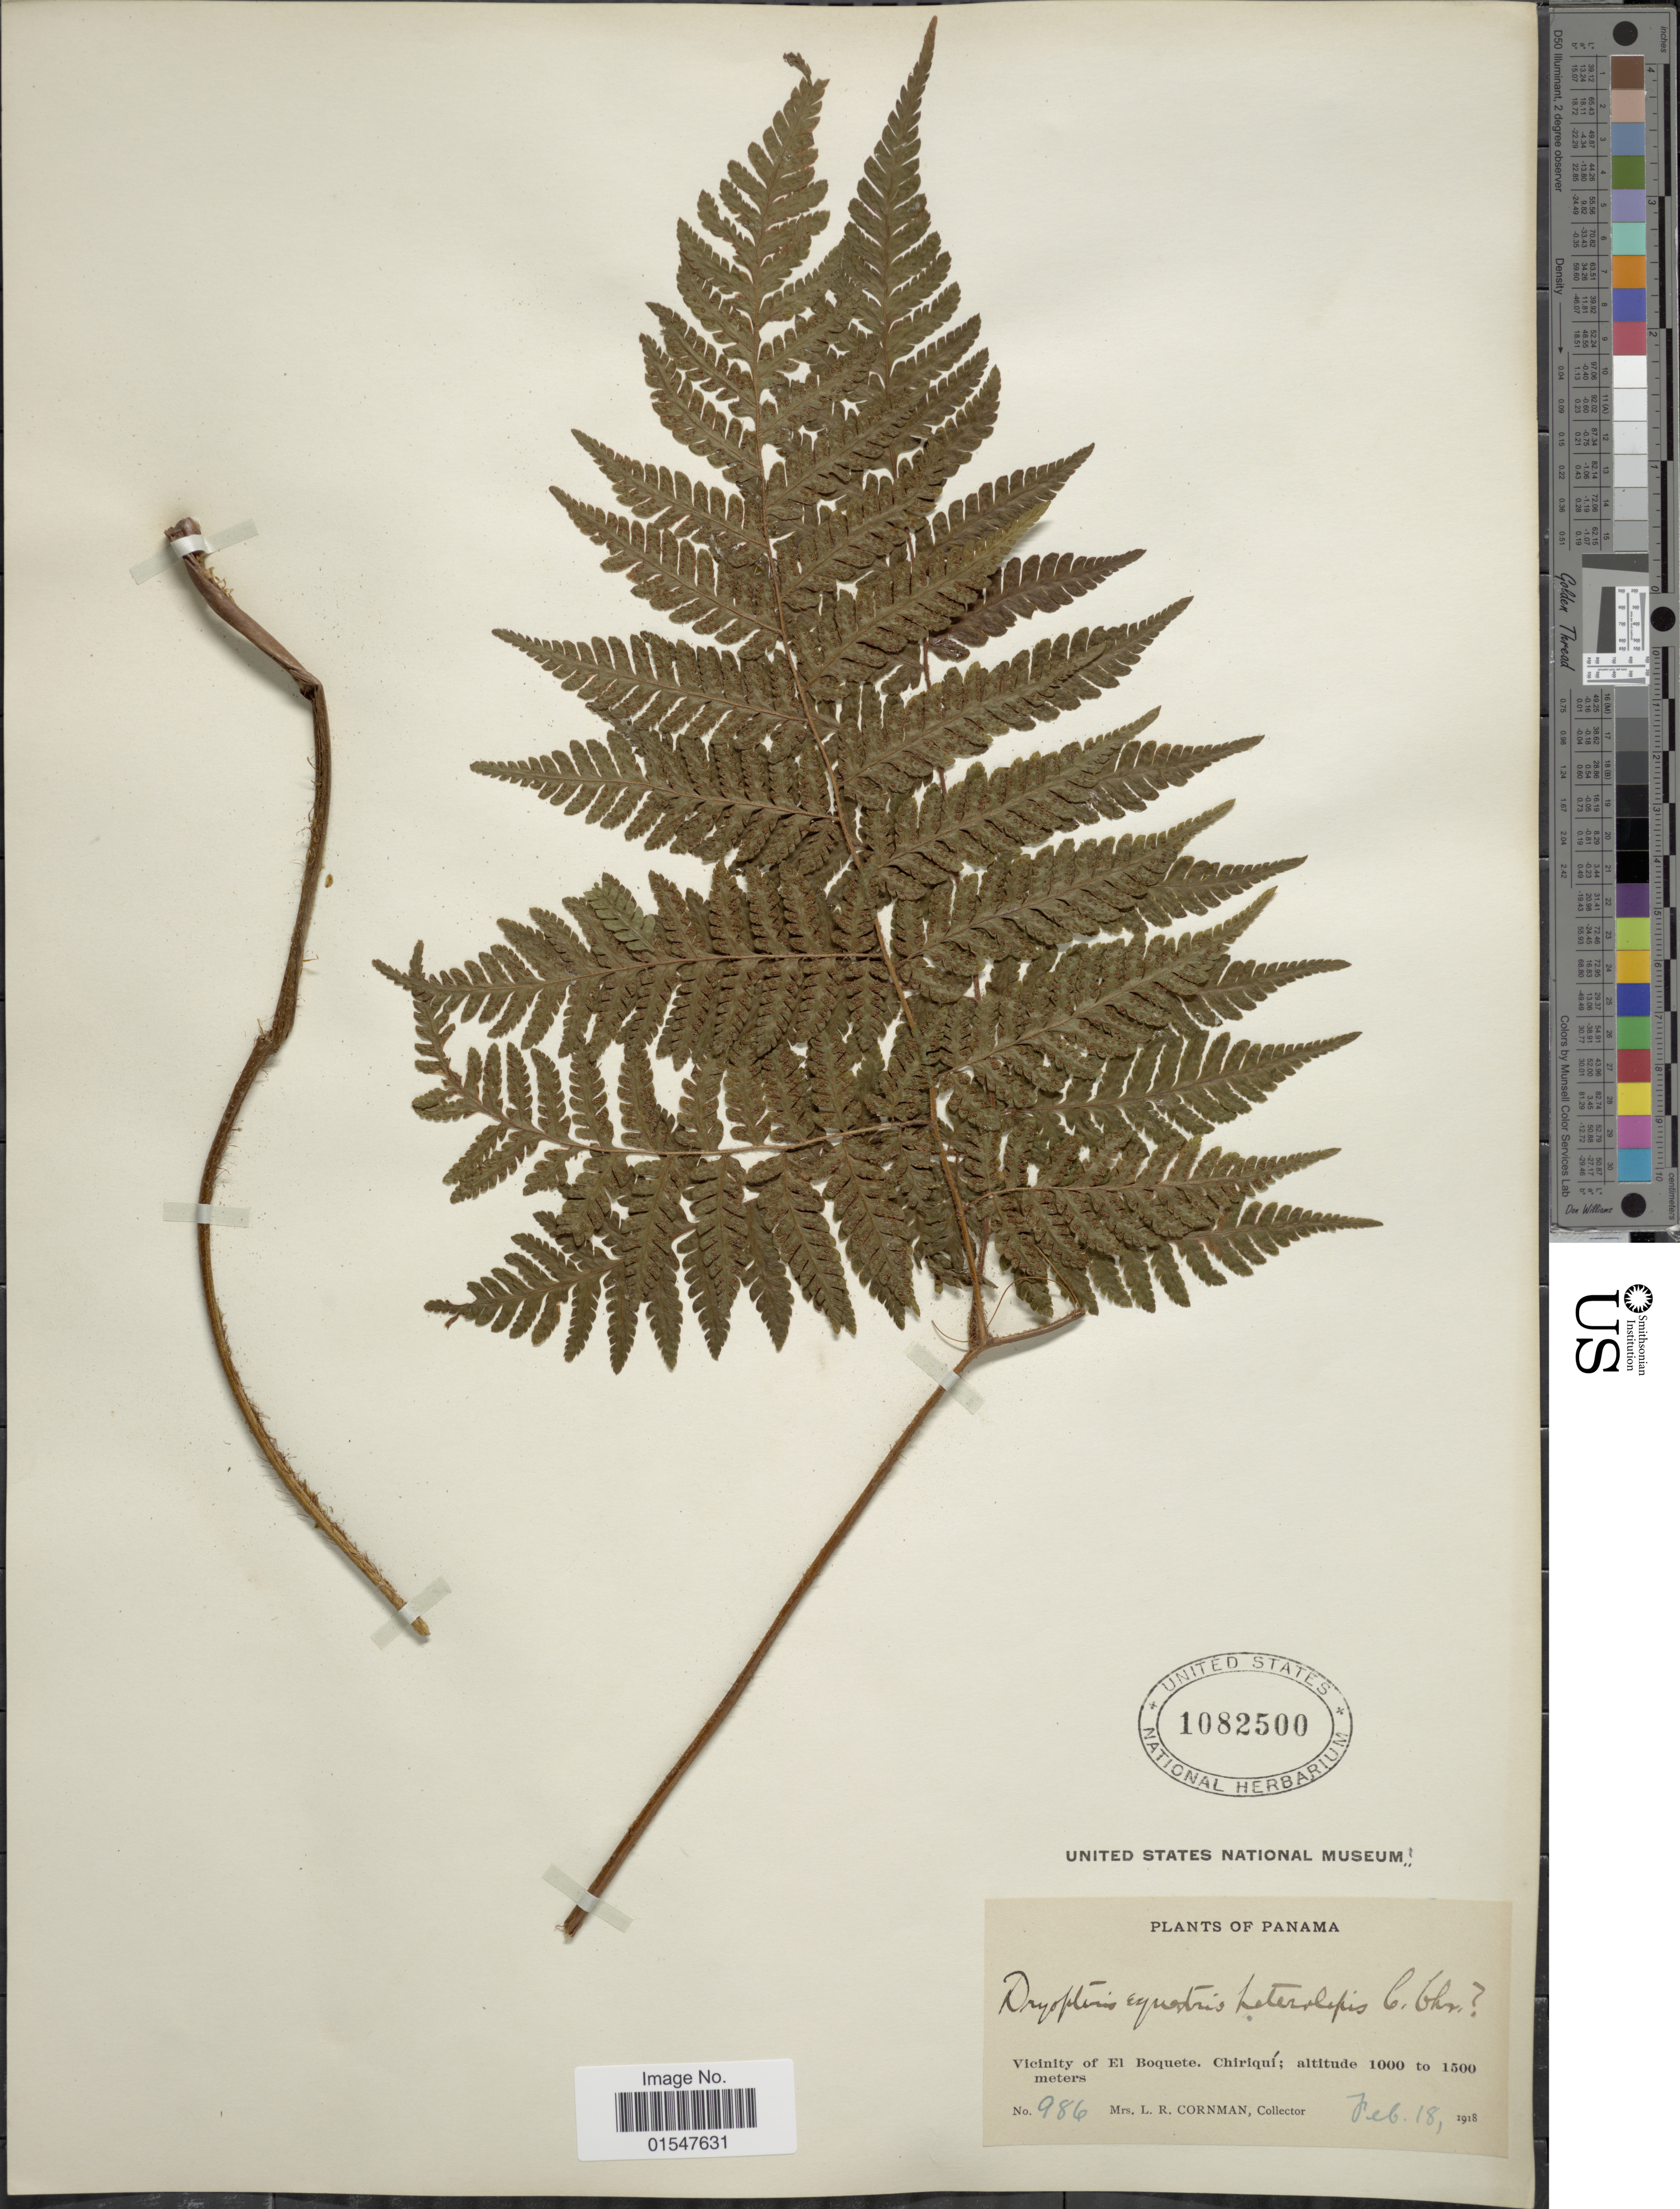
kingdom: Plantae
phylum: Tracheophyta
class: Polypodiopsida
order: Polypodiales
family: Dryopteridaceae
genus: Ctenitis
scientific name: Ctenitis equestris var. equestris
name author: (Kunze) Ching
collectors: L. Cornman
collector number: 986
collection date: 1918-02-18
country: Panama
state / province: Chiriqui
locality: Vicinity of El Boquete, Chiriqui.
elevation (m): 1000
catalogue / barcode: US 1082500